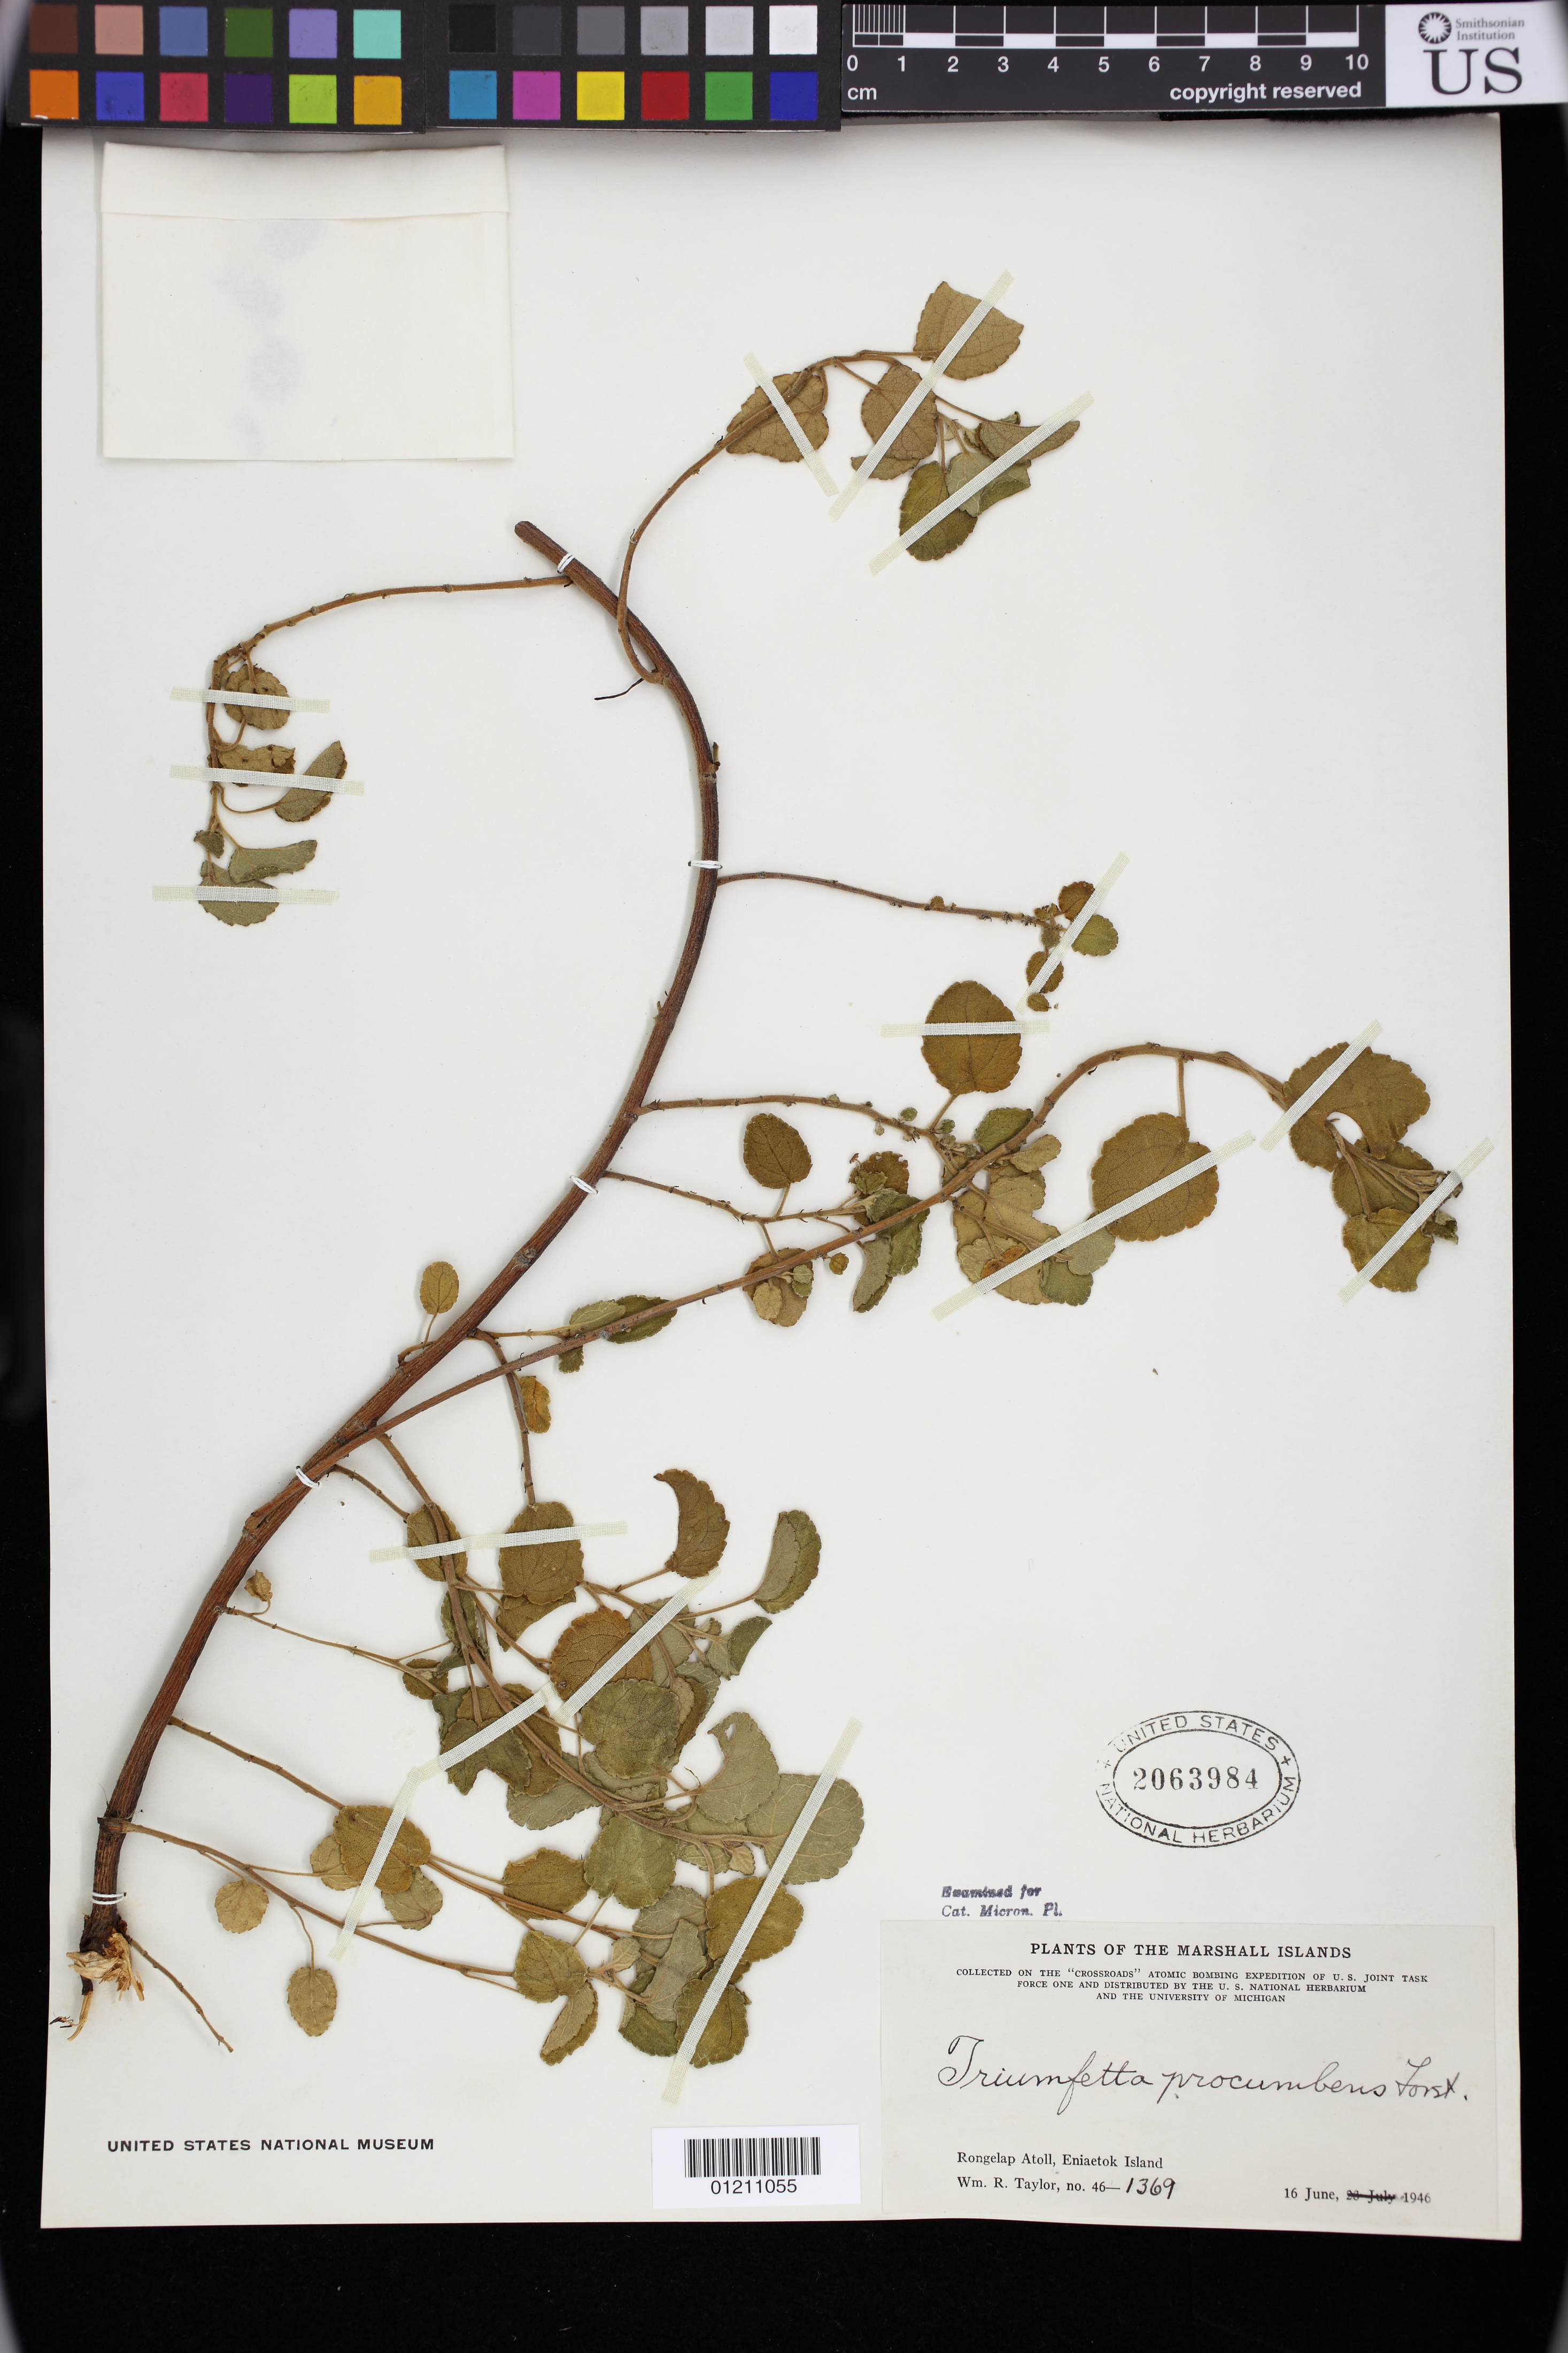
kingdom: Plantae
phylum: Tracheophyta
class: Magnoliopsida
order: Malvales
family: Malvaceae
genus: Triumfetta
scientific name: Triumfetta procumbens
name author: G. Forst.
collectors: W. R. Taylor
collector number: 46-1369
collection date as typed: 16 Jun 1946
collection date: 1946-06-16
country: Marshall Islands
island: Rongelap Atoll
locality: Rongelap Atoll, Eniaetok Island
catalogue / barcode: US 2063984